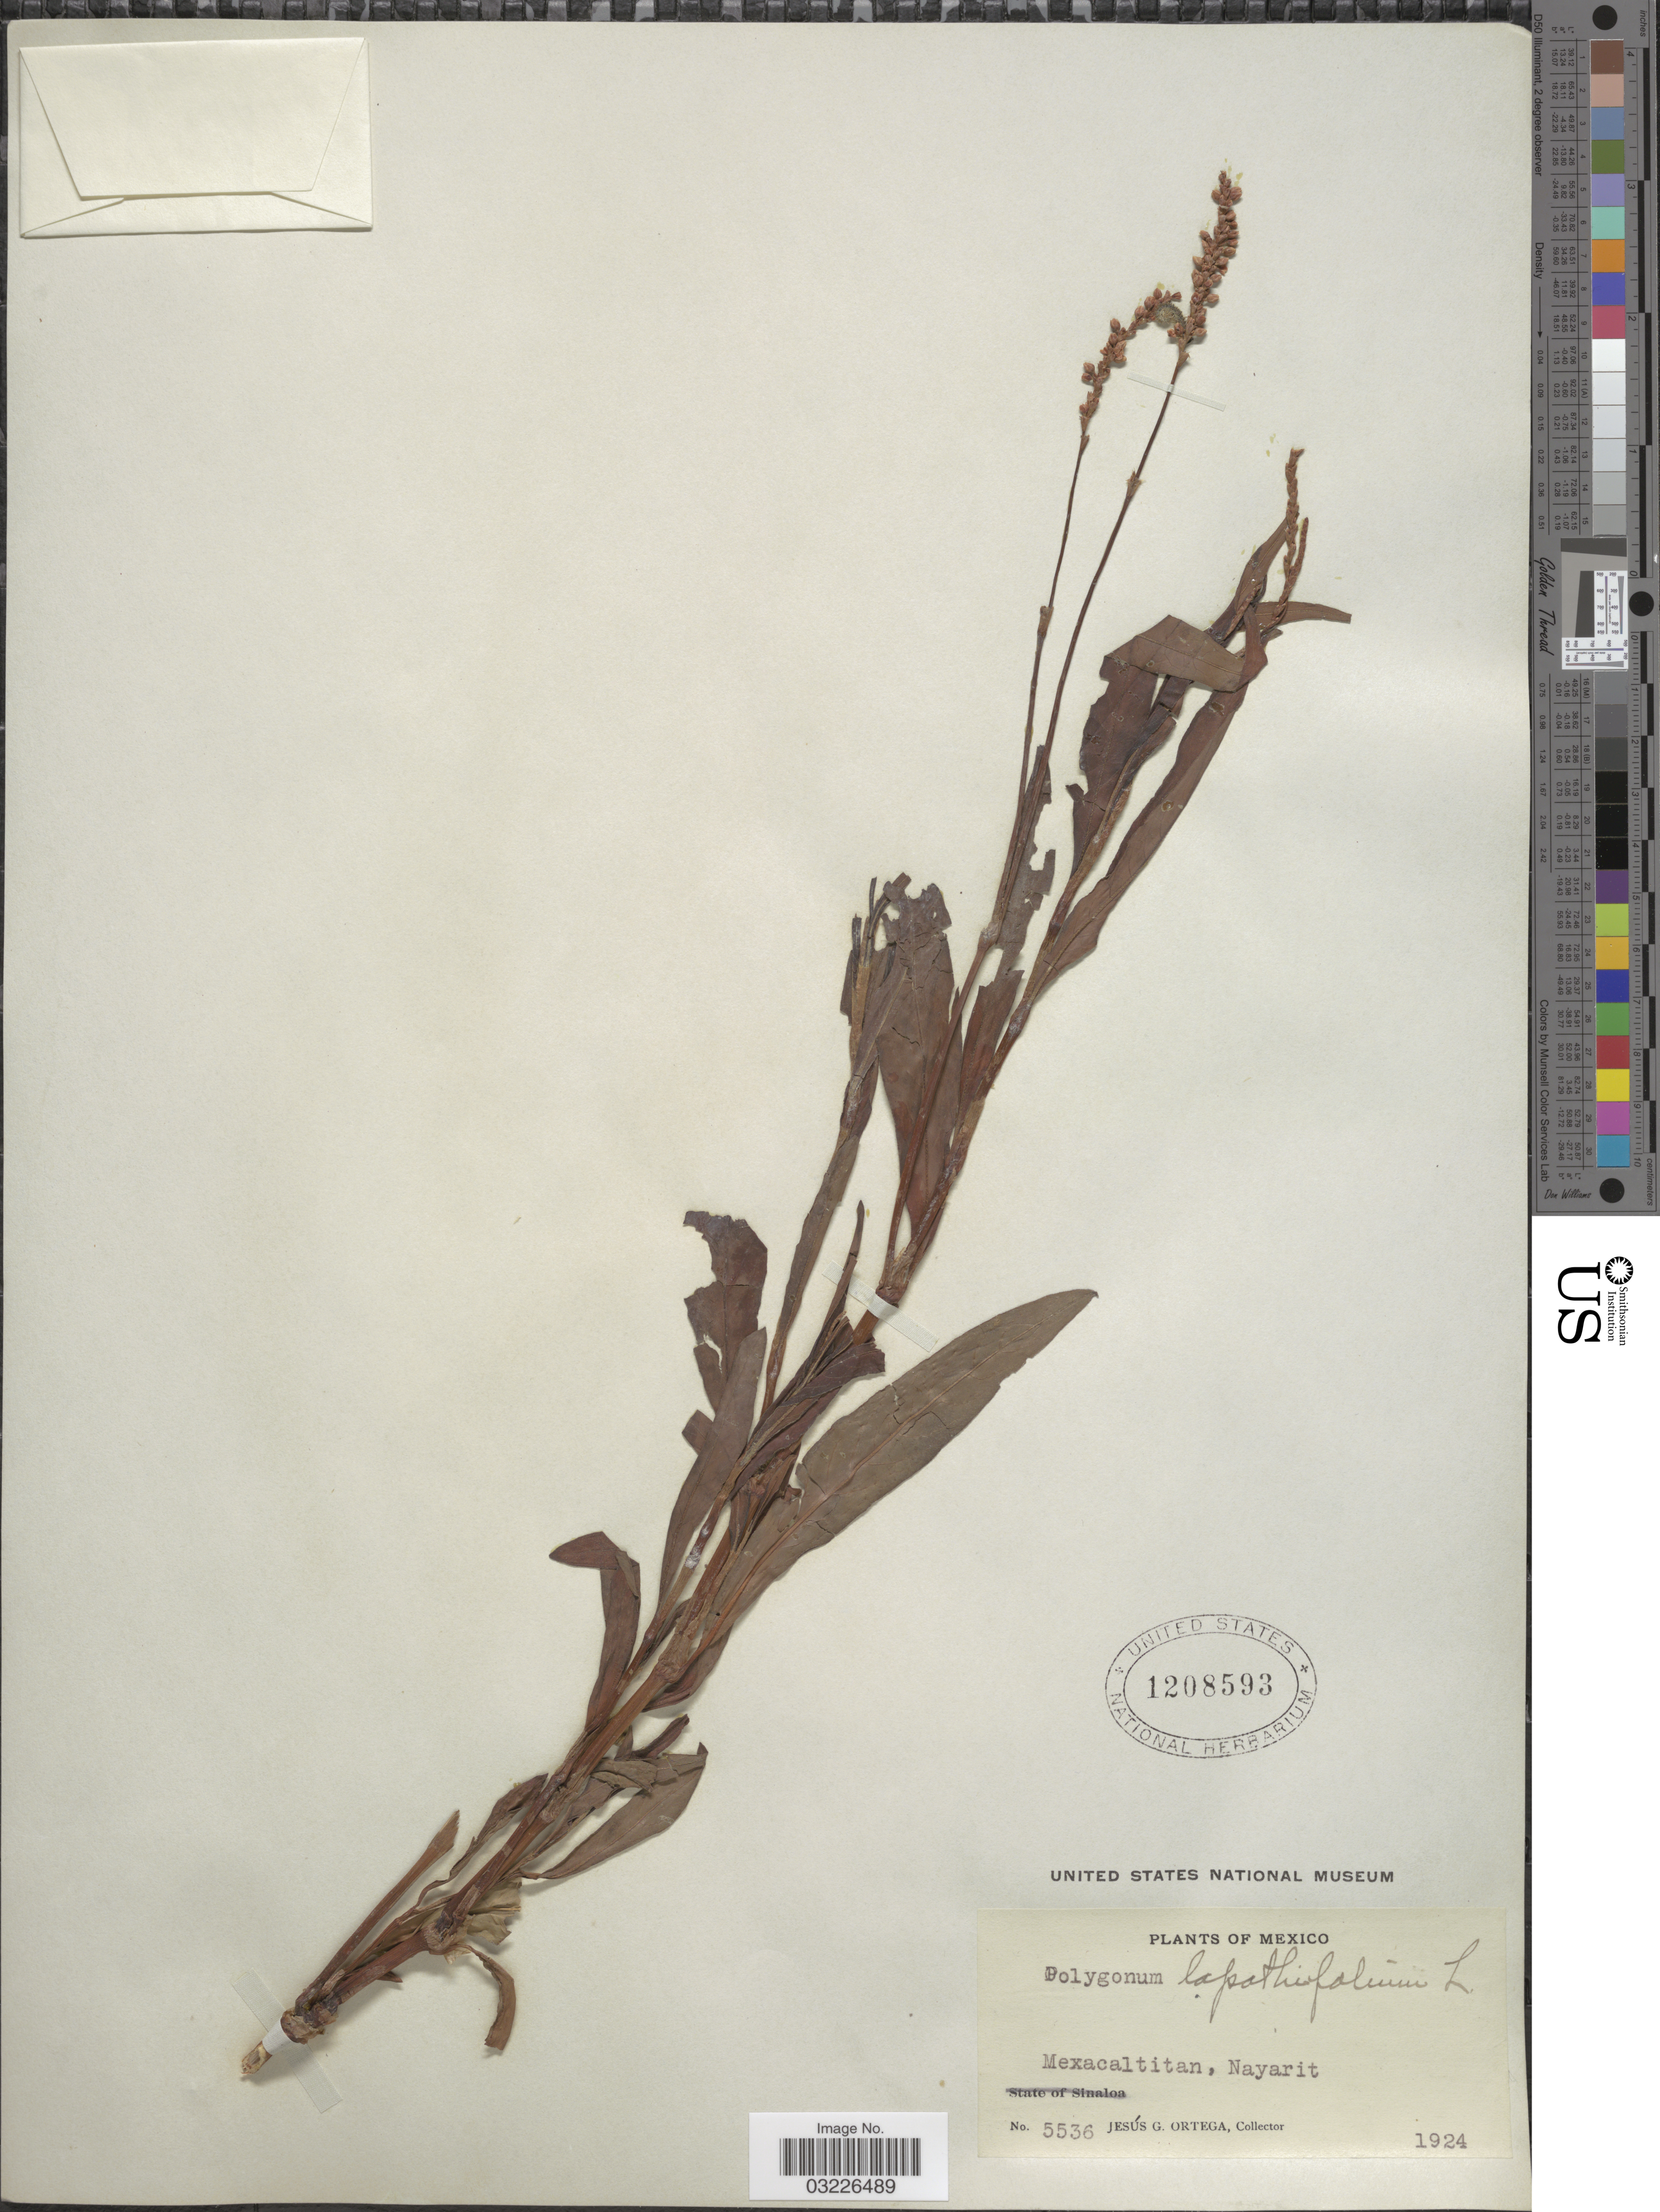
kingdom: Plantae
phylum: Tracheophyta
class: Magnoliopsida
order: Caryophyllales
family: Polygonaceae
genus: Polygonum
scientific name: Polygonum lapathifolium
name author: L.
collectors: J. Ortega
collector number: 5536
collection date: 1924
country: Mexico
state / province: Nayarit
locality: Mexacaltitan.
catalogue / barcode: US 1208593